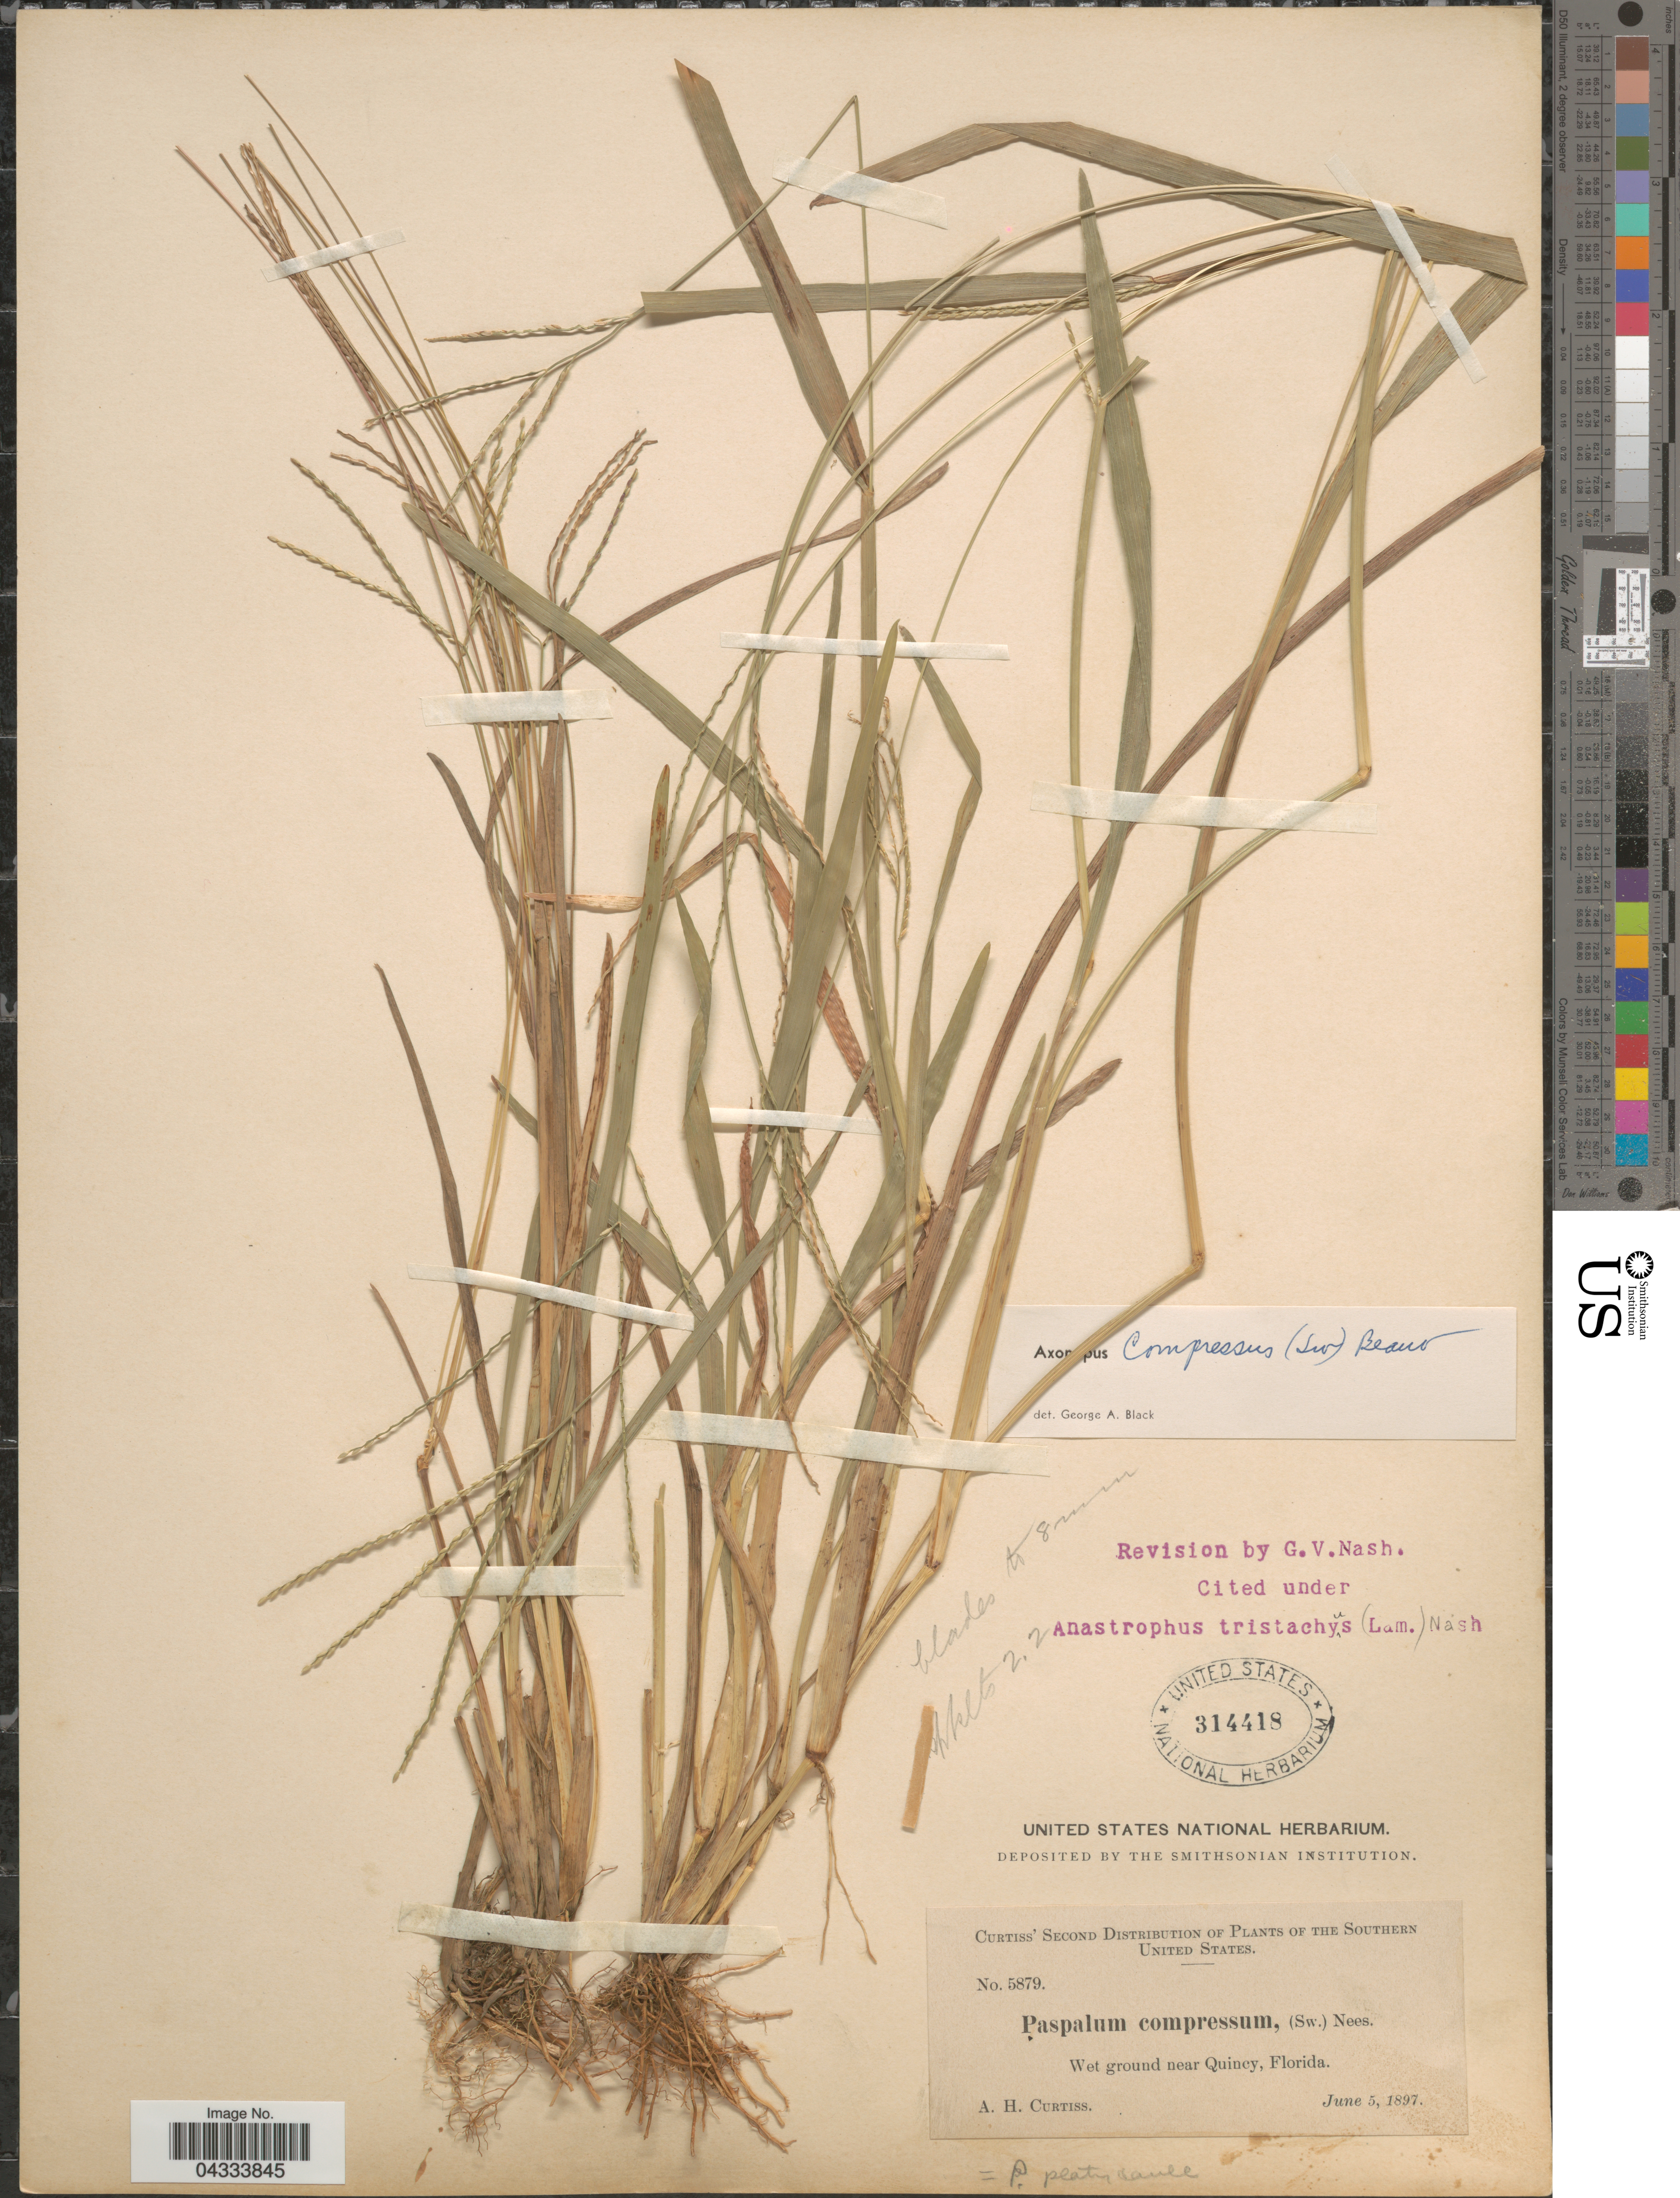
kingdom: Plantae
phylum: Tracheophyta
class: Liliopsida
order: Poales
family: Poaceae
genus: Axonopus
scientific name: Axonopus compressus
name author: (Sw.) P. Beauv.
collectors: A. H. Curtiss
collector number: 5879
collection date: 1897-06-05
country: United States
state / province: Florida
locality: The Southern United States. Wet ground near Quincy.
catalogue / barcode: US 314418